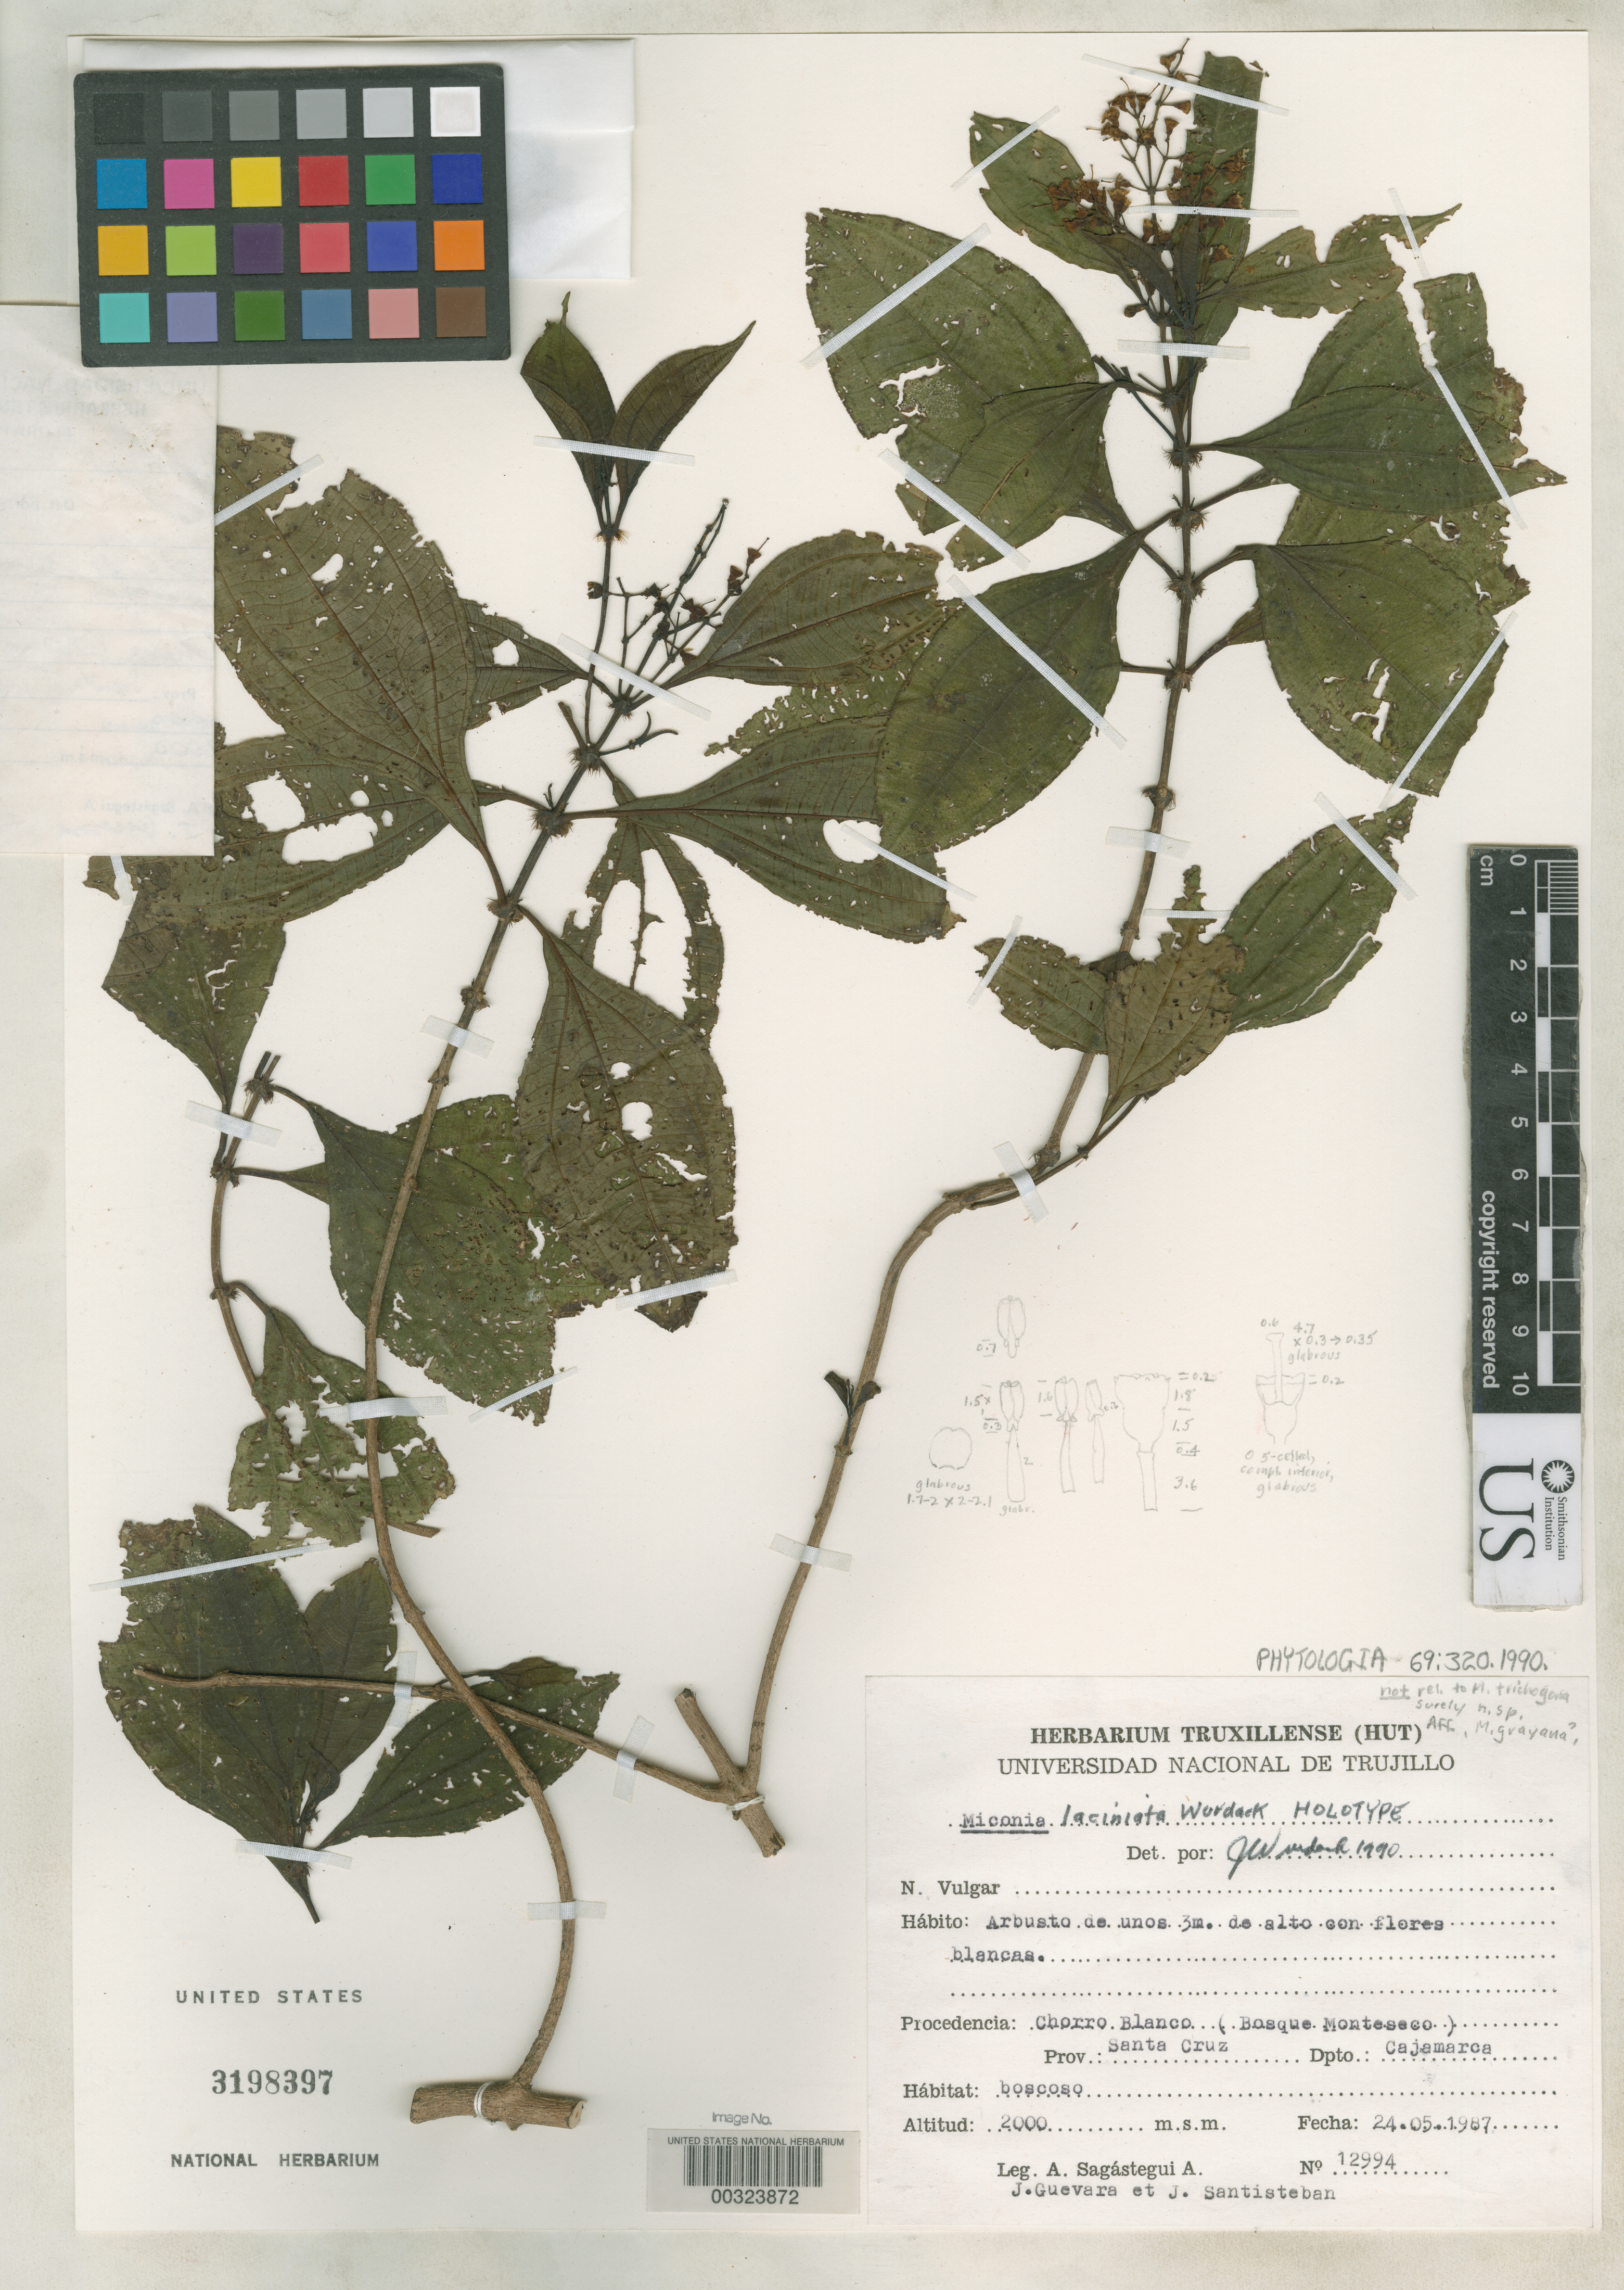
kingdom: Plantae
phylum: Tracheophyta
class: Magnoliopsida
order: Myrtales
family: Melastomataceae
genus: Miconia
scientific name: Miconia laciniata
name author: Wurdack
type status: Holotype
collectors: A. Sagástegui A., J. Guevara & J. Santisteban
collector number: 12994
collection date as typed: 24 May 1987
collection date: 1987-05-24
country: Peru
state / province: Cajamarca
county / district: Santa Cruz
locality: Chorro Blanco, Monte Seco forest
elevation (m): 2000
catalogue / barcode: US 3198397